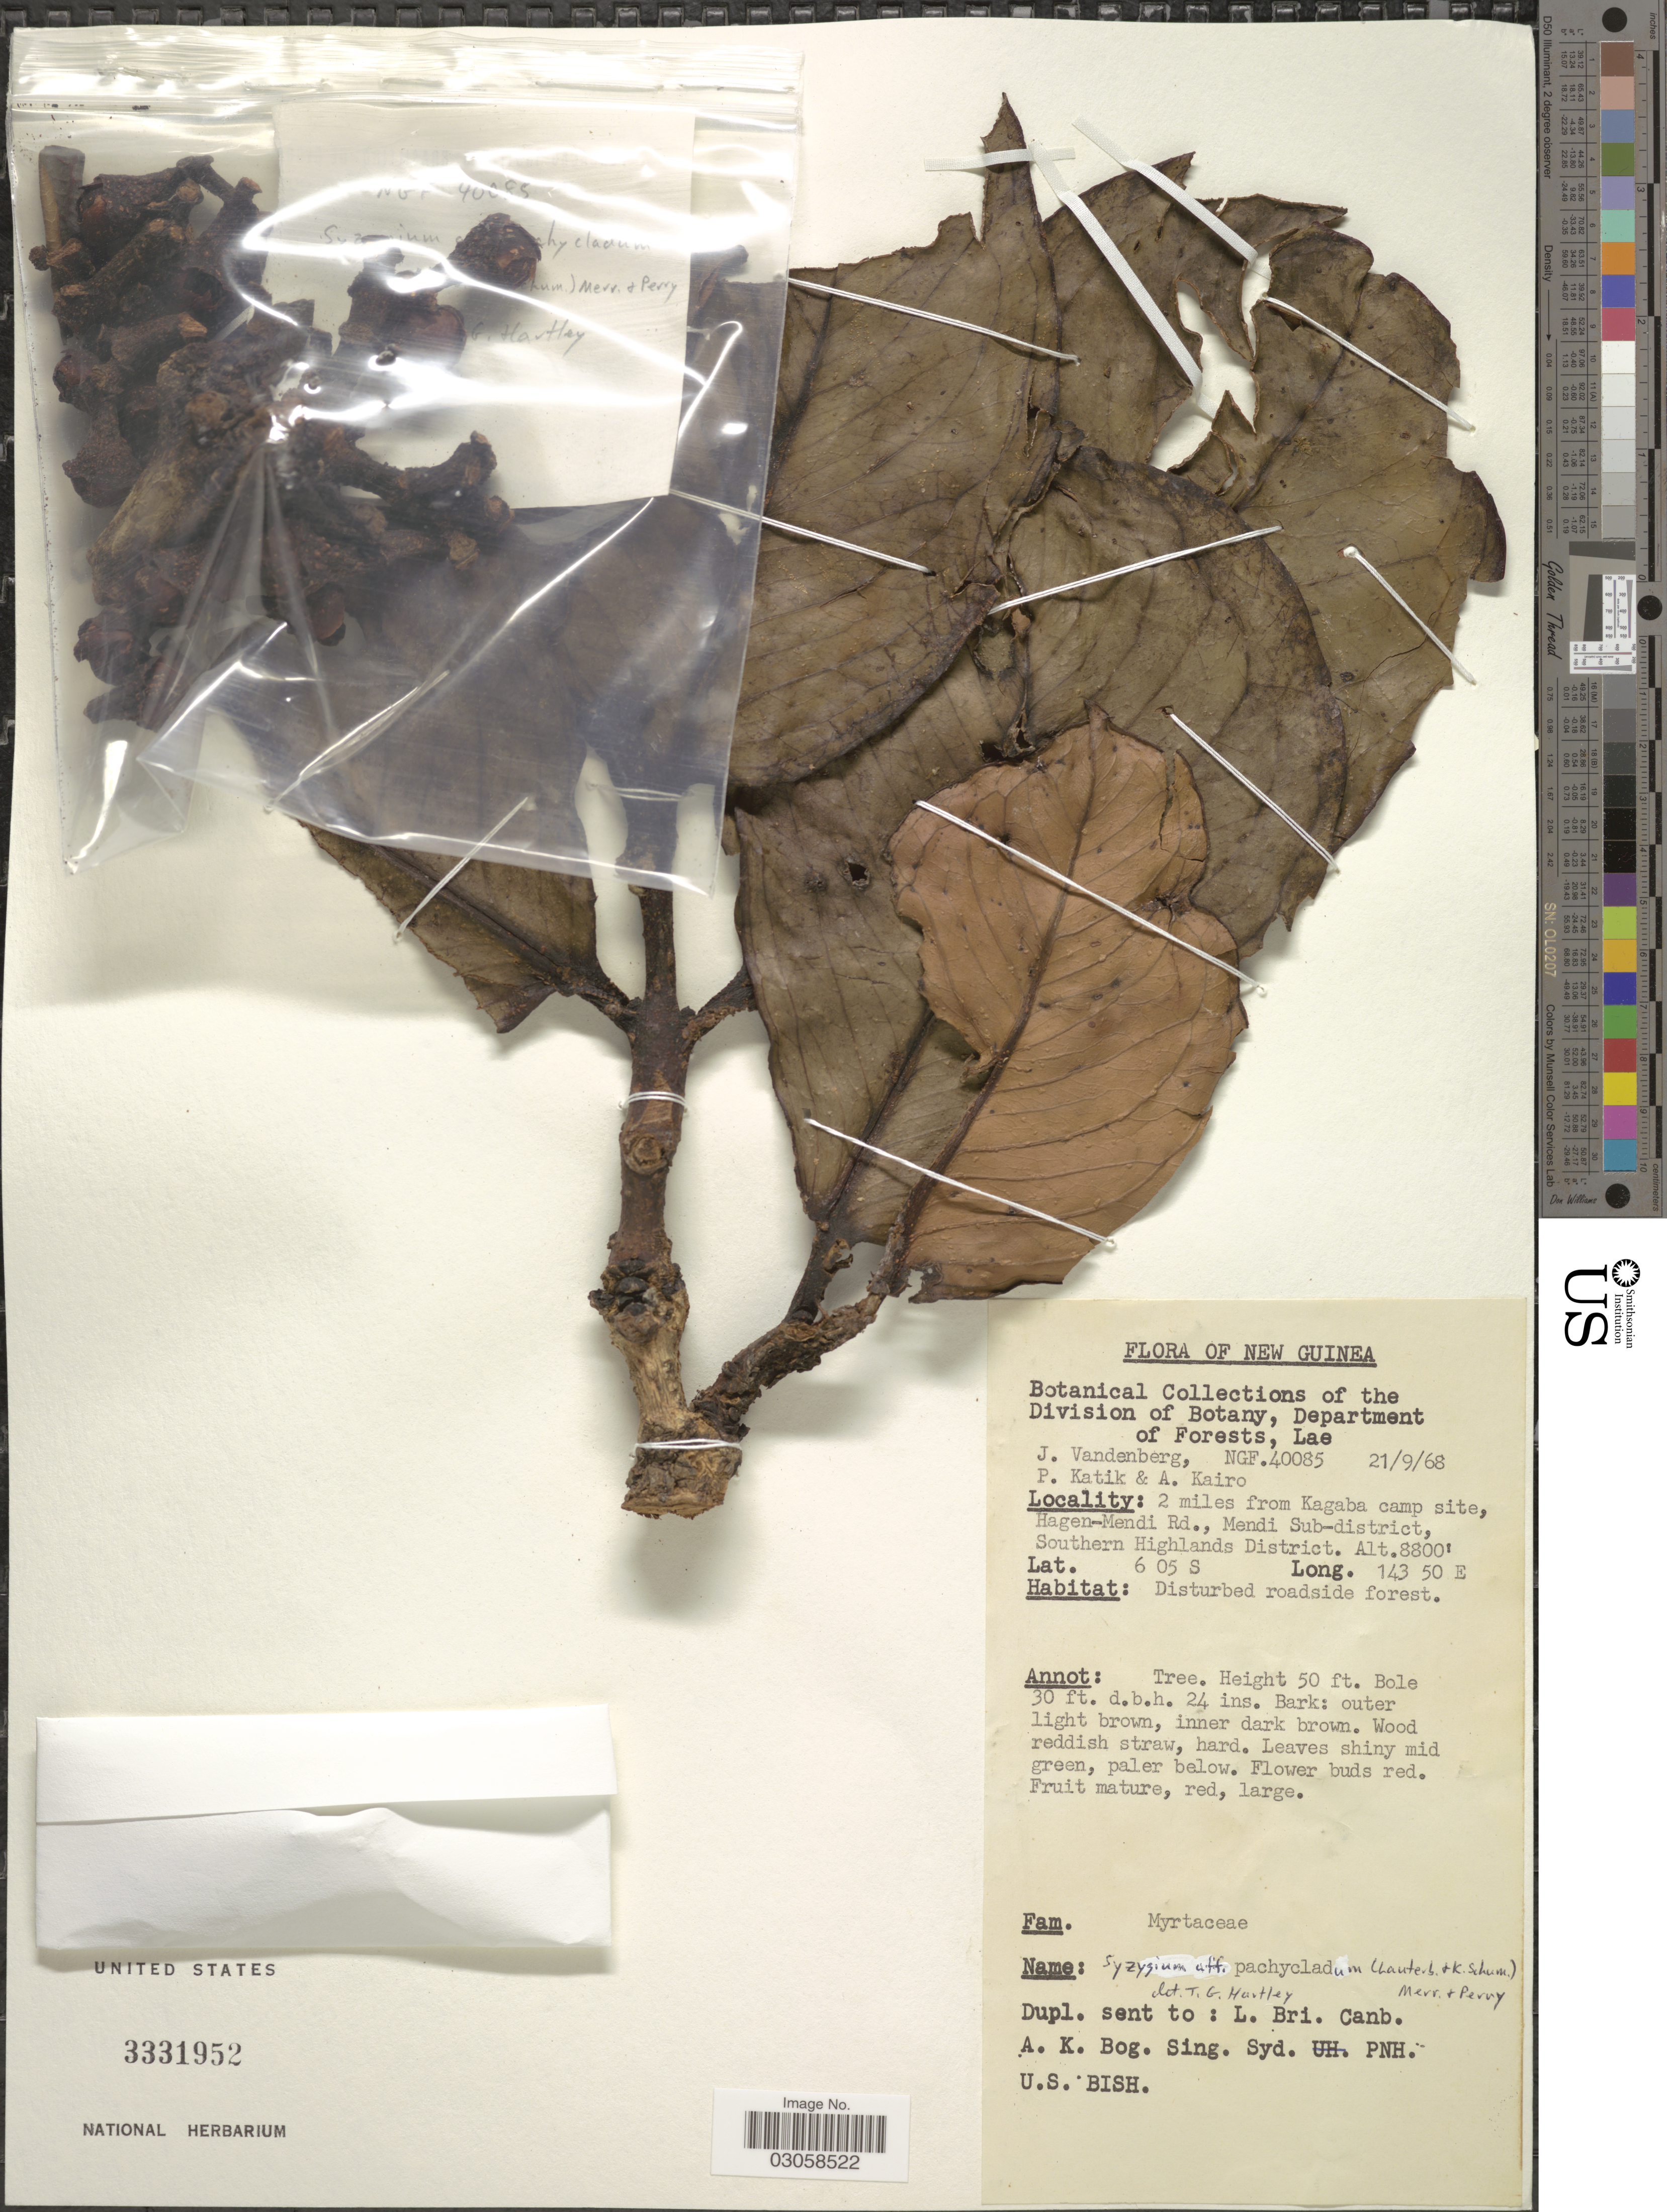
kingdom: Plantae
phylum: Tracheophyta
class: Magnoliopsida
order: Myrtales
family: Myrtaceae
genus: Syzygium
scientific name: Syzygium pachycladum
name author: (Lauterb. & K. Schum.) Merr. & L.M. Perry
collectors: J. Vandenberg, P. Katik & A. Kairo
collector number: NGF 40085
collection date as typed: Transcribed d/m/y: 21/9/68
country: Papua New Guinea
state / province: Southern Highlands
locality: New Guinea. 2 miles from Kagaba camp site, Hagen-Mendi Rd., Mendi Sub-district, Southern Highlands District.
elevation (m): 2682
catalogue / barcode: US 3331952